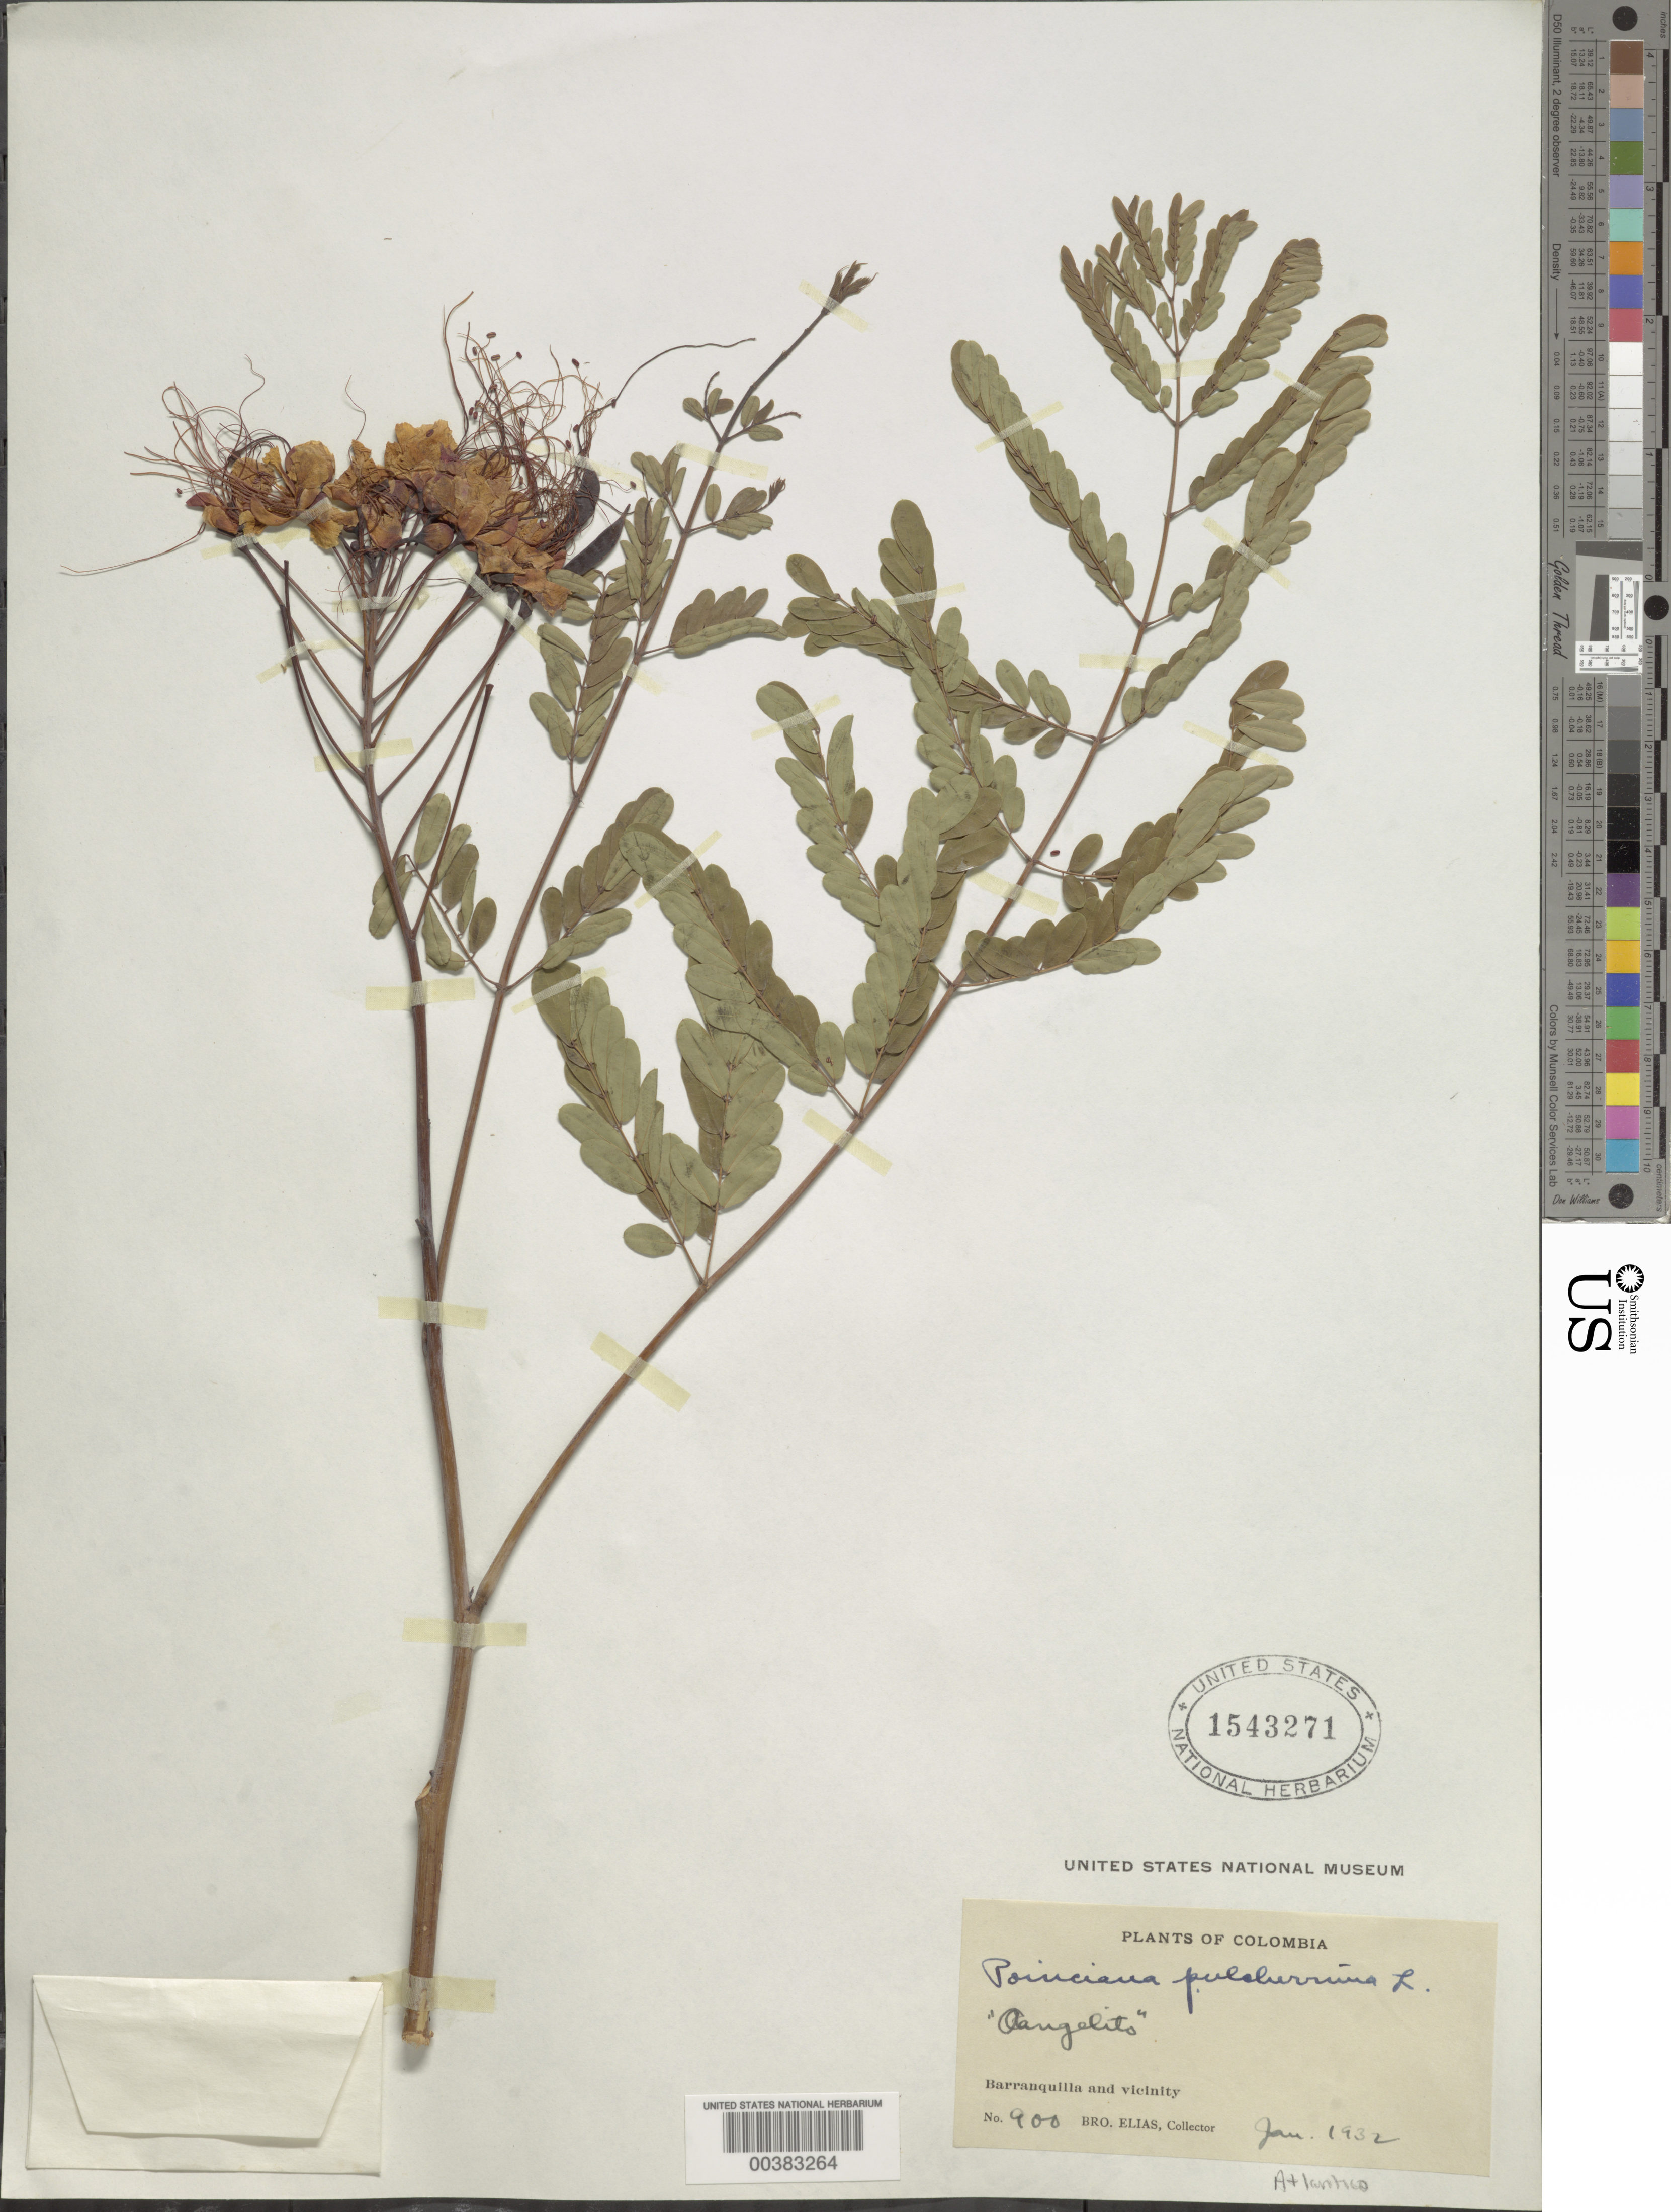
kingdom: Plantae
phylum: Tracheophyta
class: Magnoliopsida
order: Fabales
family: Fabaceae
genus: Caesalpinia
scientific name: Caesalpinia pulcherrima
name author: (L.) Sw.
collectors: Bro. Elias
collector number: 900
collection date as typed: Jan 1932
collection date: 1932-01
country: Colombia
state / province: Atlántico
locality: Barranquilla and vicinity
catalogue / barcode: US 1543271